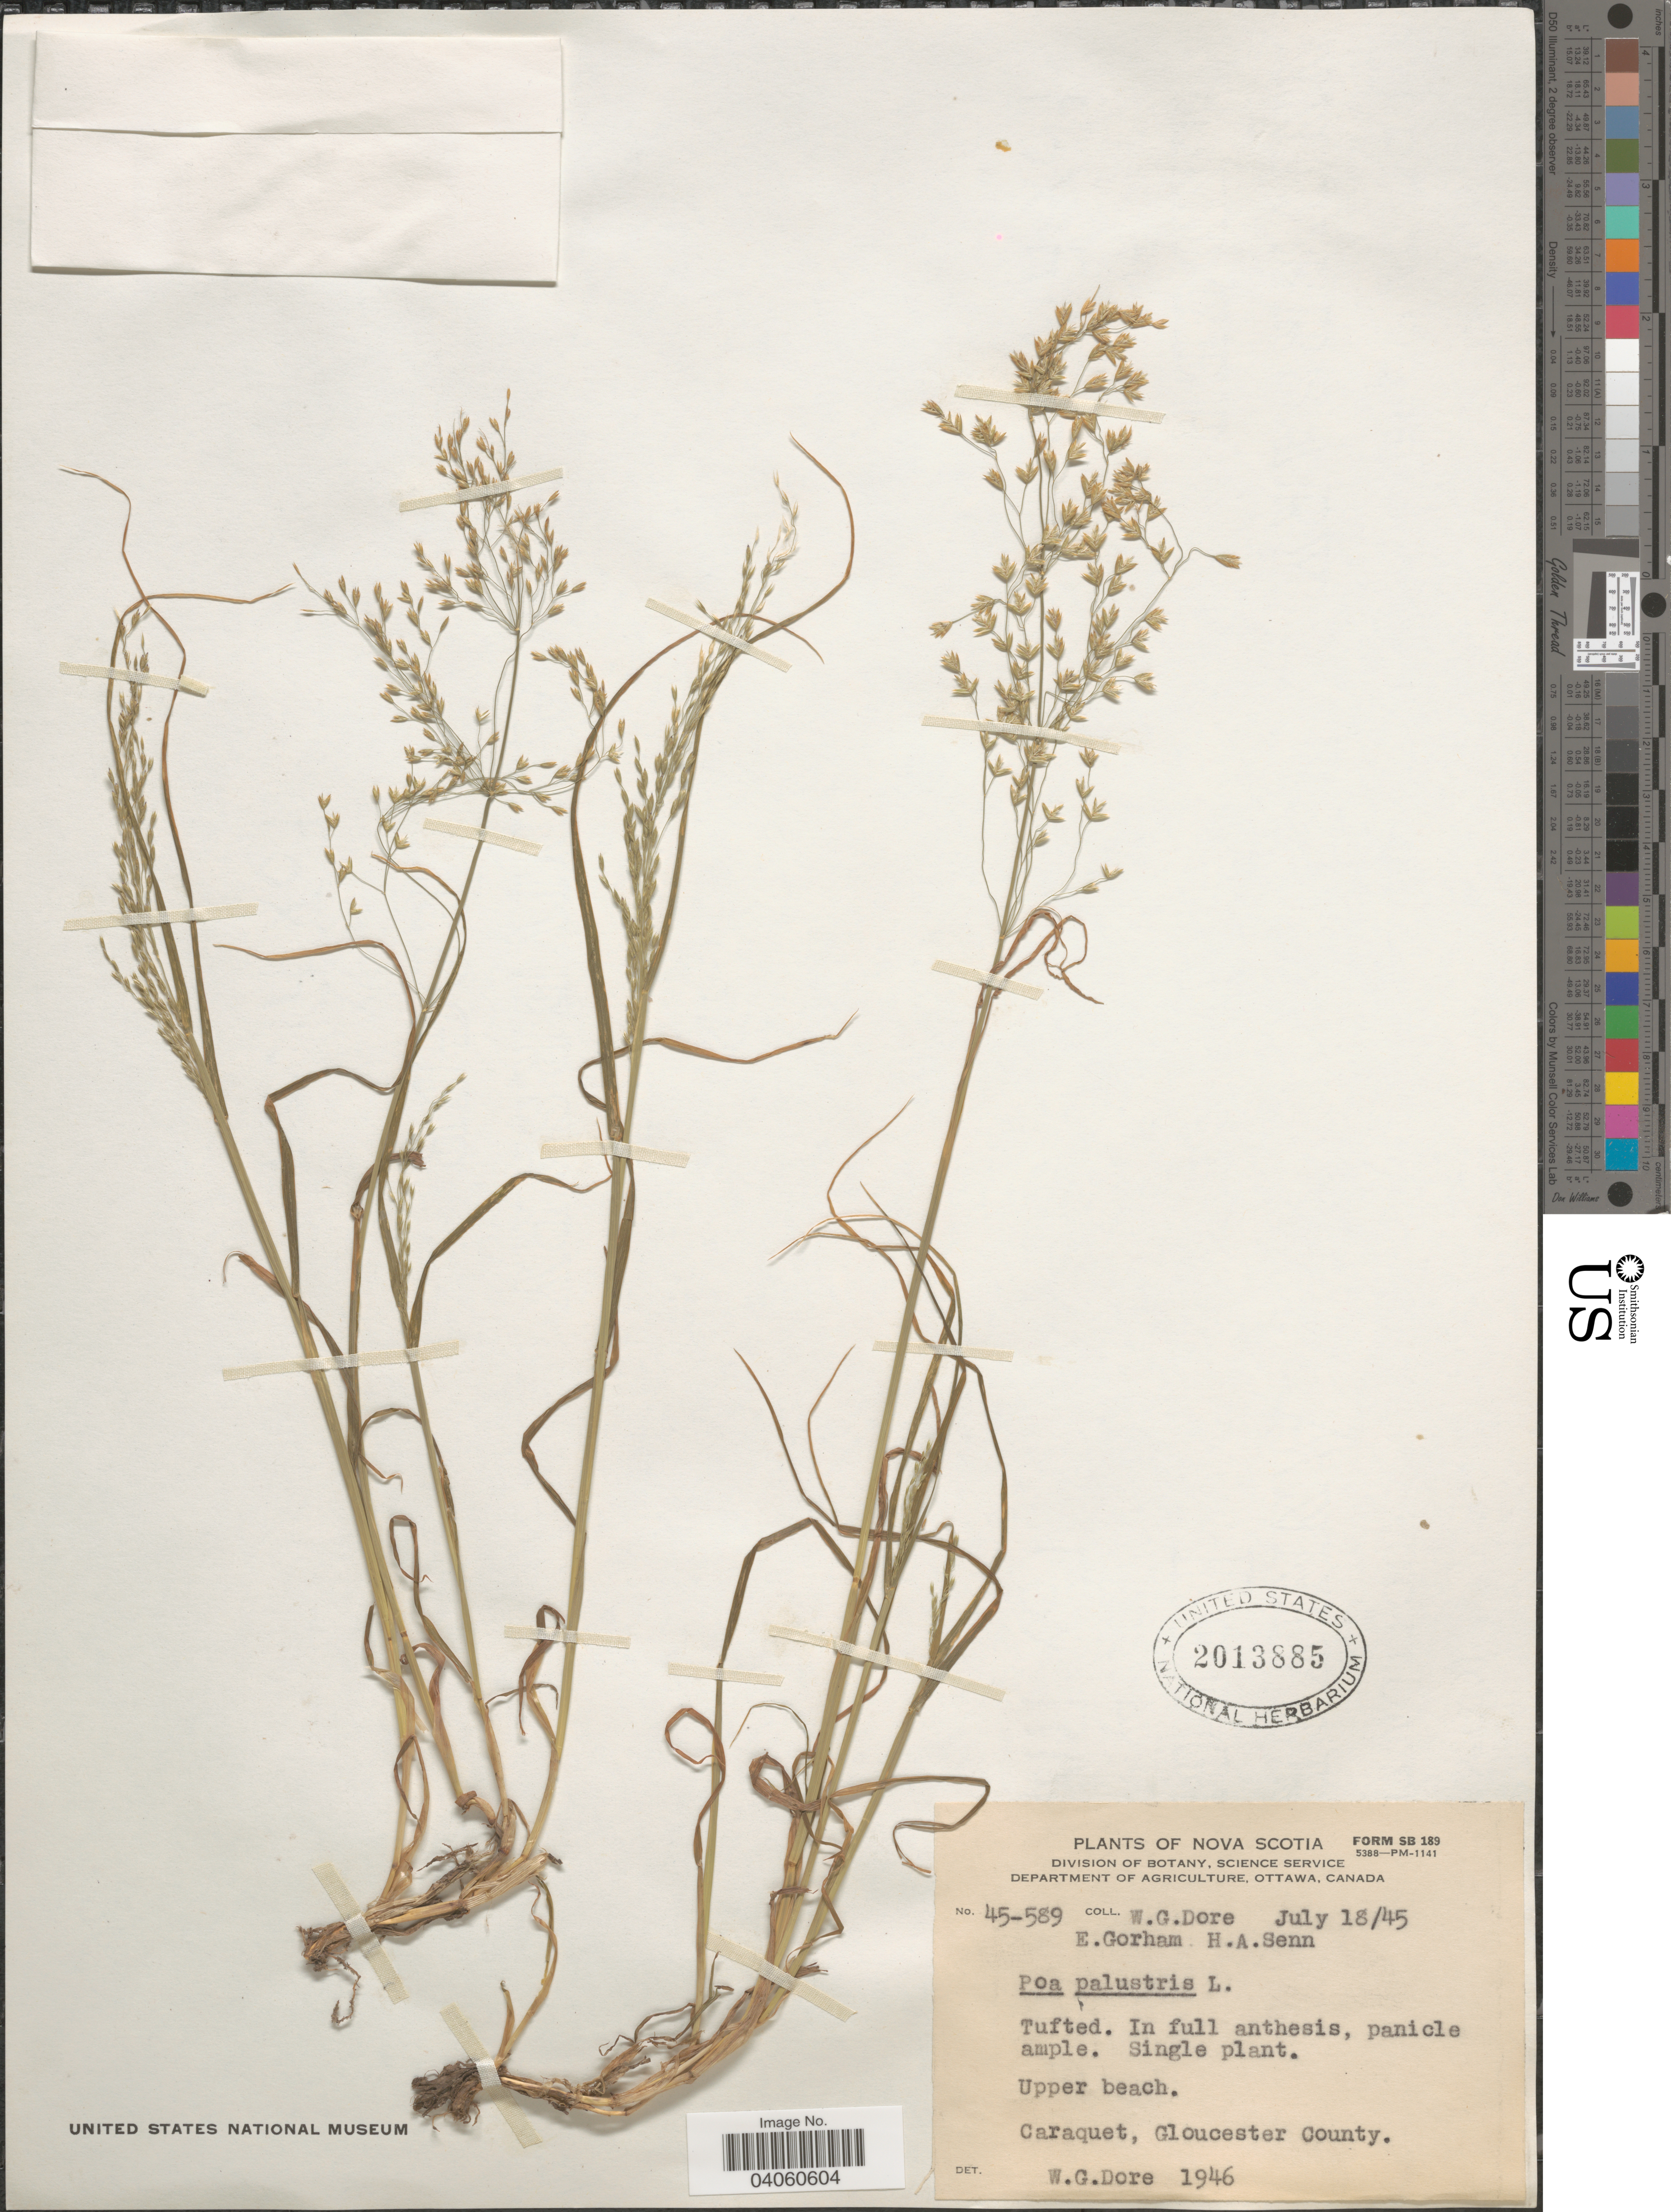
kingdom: Plantae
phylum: Tracheophyta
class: Liliopsida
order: Poales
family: Poaceae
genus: Poa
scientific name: Poa palustris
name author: L.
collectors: W. Dore, E. Gorham & H. Senn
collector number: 45-589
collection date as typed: Transcribed d/m/y: 18/7/45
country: Canada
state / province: Nova Scotia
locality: Upper beach. Caraquet, Gloucester County.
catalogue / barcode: US 2013885